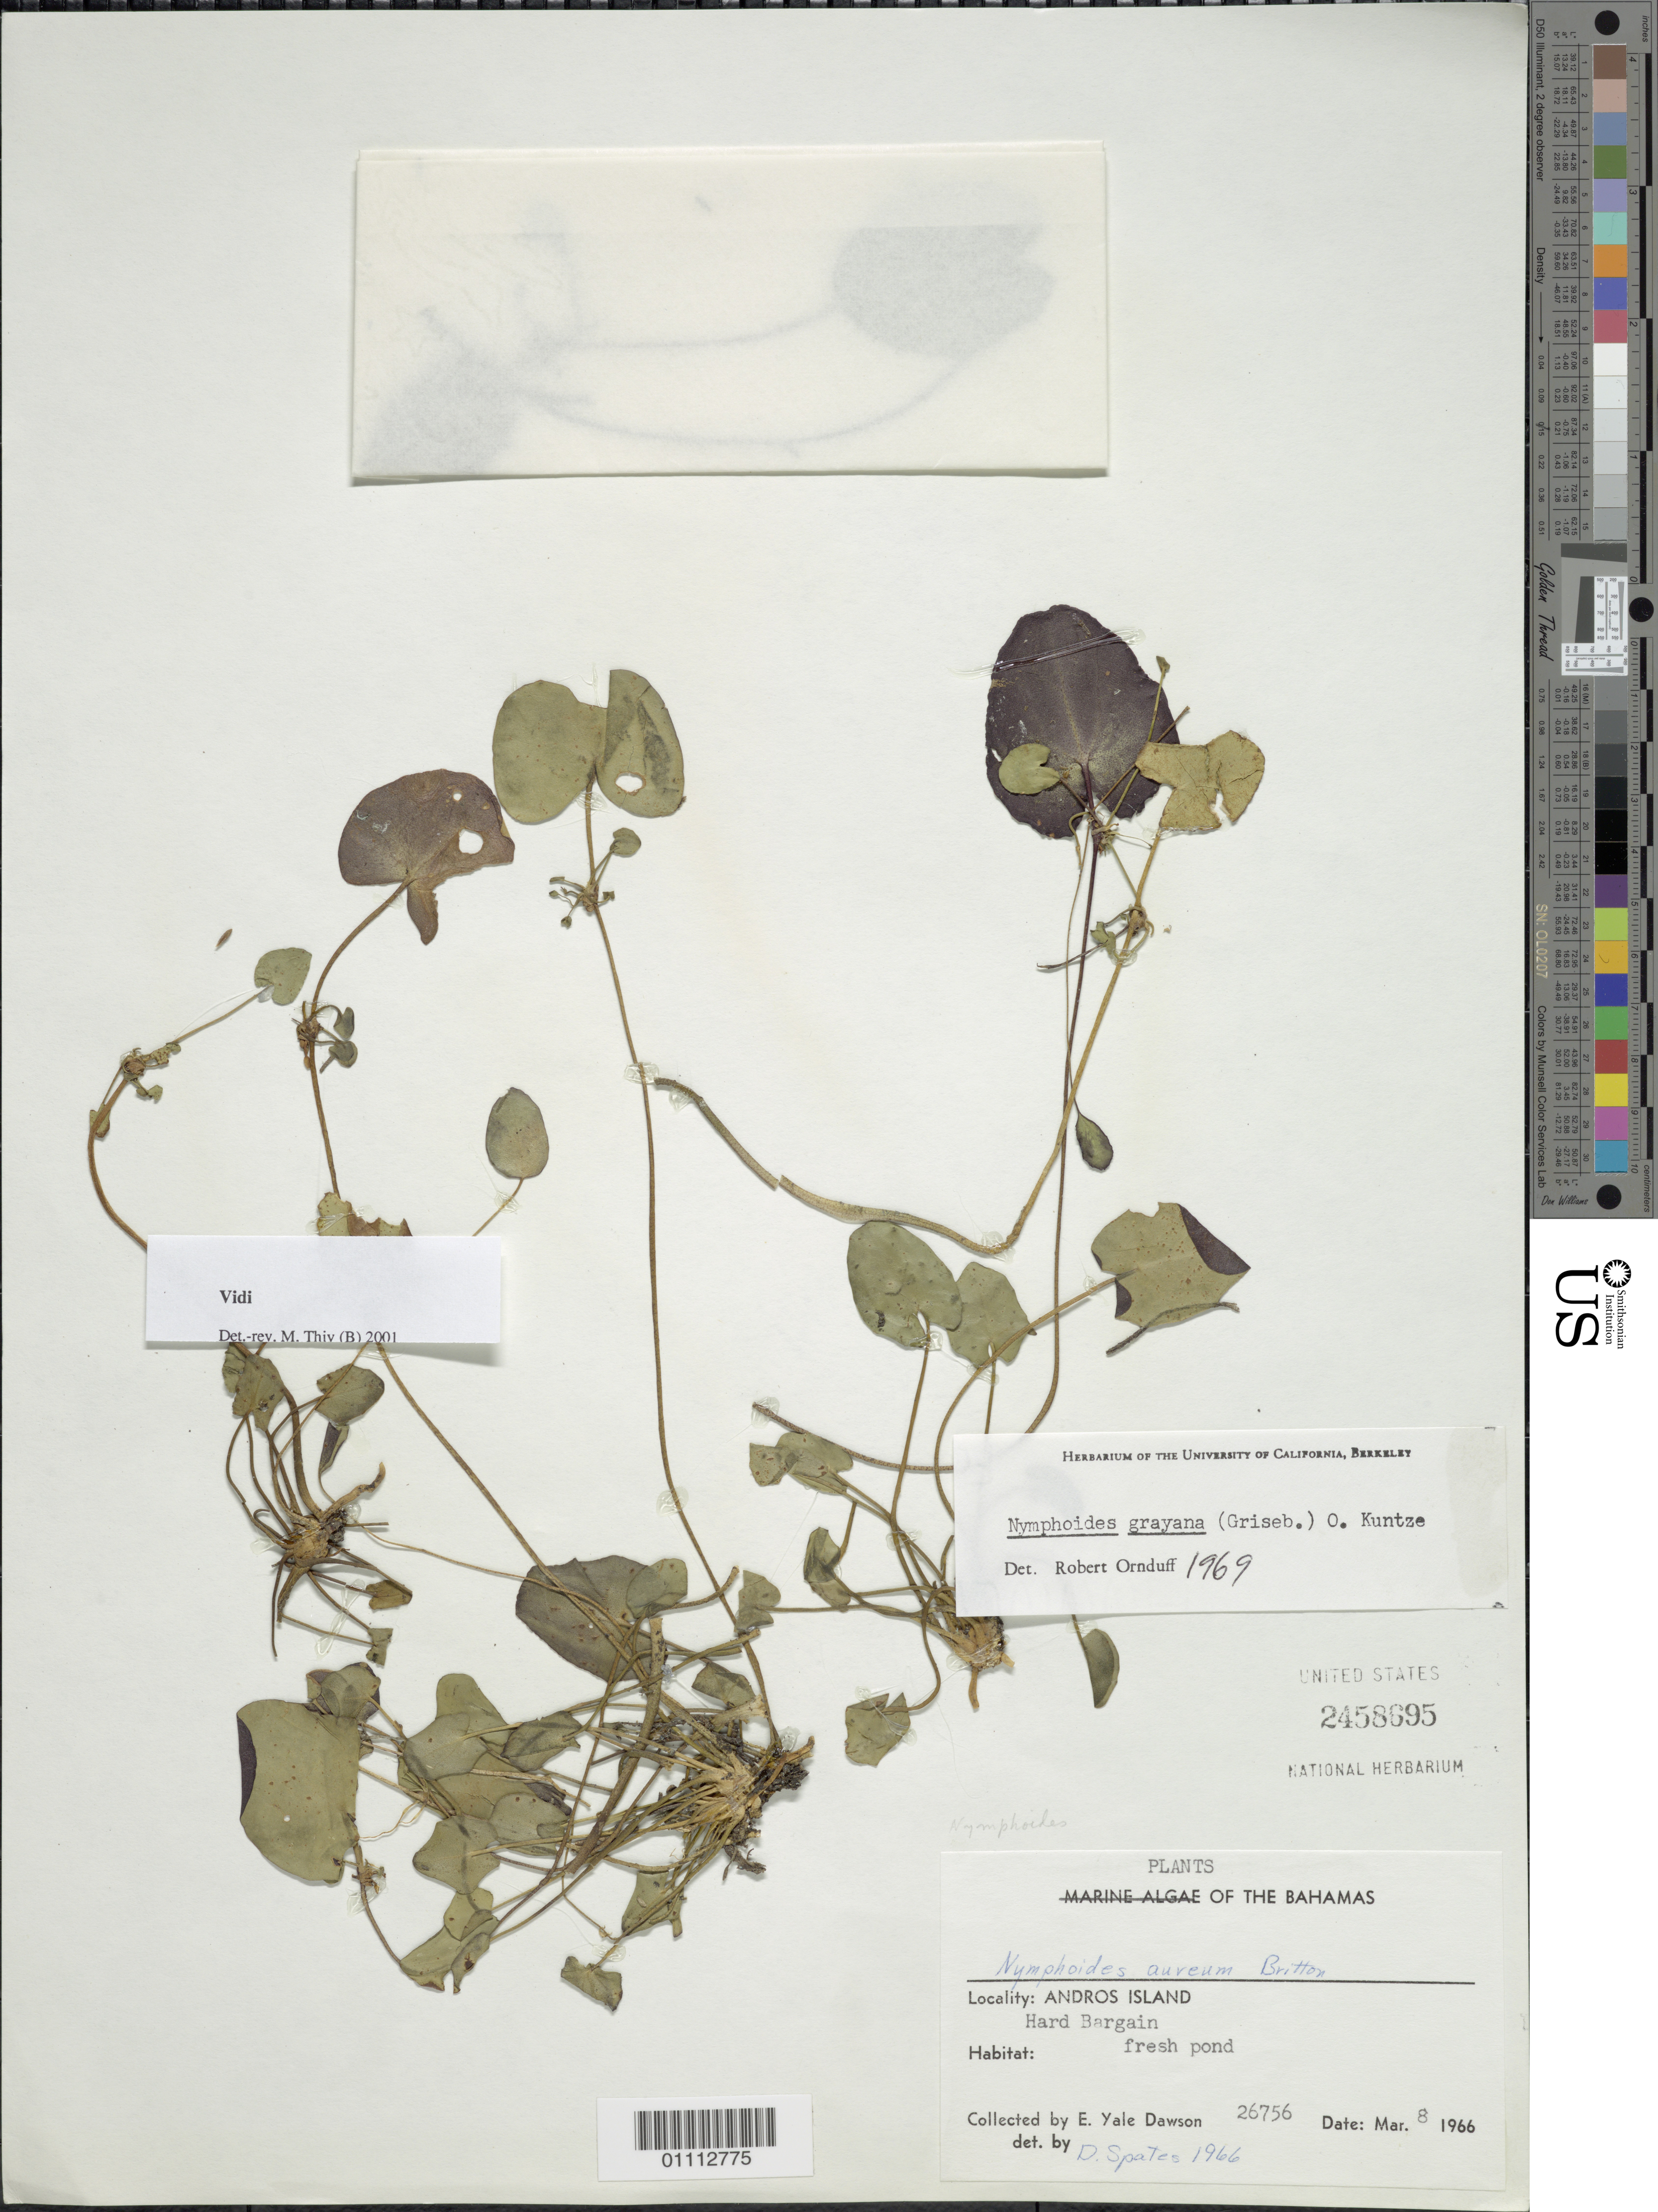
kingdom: Plantae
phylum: Tracheophyta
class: Magnoliopsida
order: Asterales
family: Menyanthaceae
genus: Limnanthemum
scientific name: Limnanthemum grayanum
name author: Griseb.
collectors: E. Y. Dawson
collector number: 26756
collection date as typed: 08 Mar 1966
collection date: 1966-03-08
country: Bahamas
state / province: North Andros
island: Andros I.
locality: Hard Bargain. Fresh pond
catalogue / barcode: US 2458695